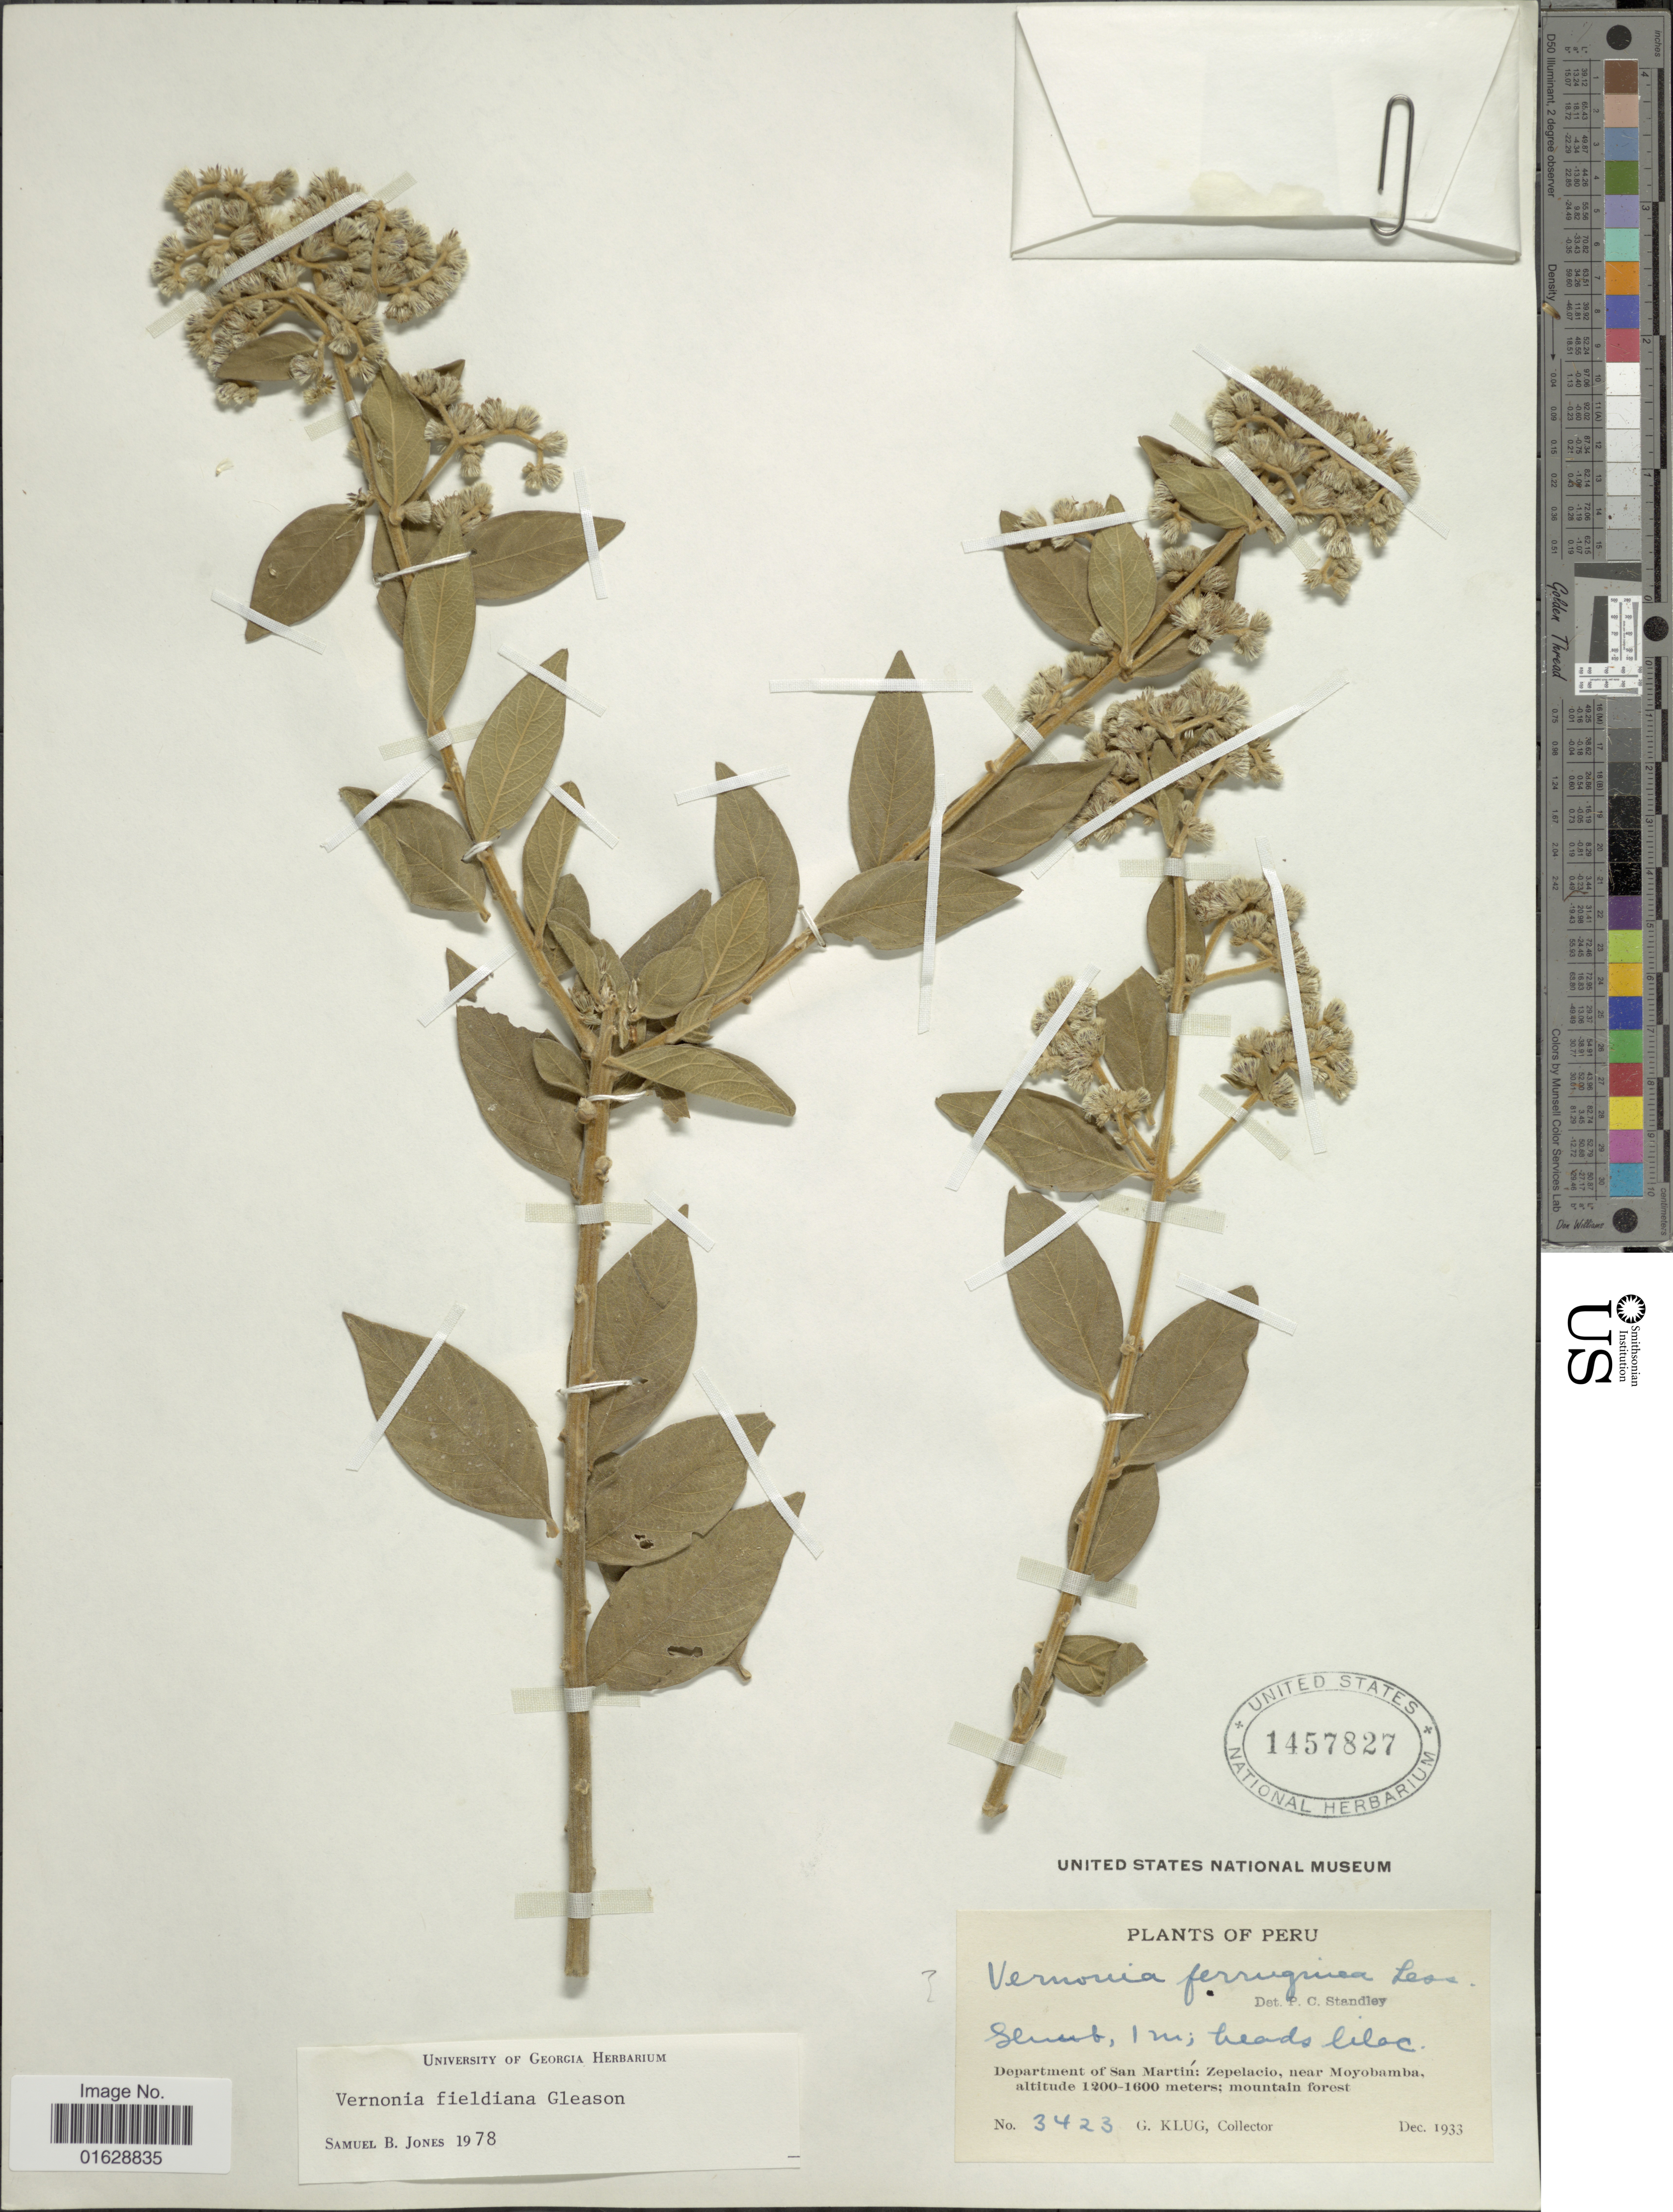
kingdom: Plantae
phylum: Tracheophyta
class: Magnoliopsida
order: Asterales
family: Asteraceae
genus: Lepidaploa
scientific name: Lepidaploa fieldiana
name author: (Gleason) H. Rob.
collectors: G. Klug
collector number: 3423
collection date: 1933-12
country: Peru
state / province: San Martín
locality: Department of San Martin: Zepelacio, near Moyobamba.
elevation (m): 1200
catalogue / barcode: US 1457827